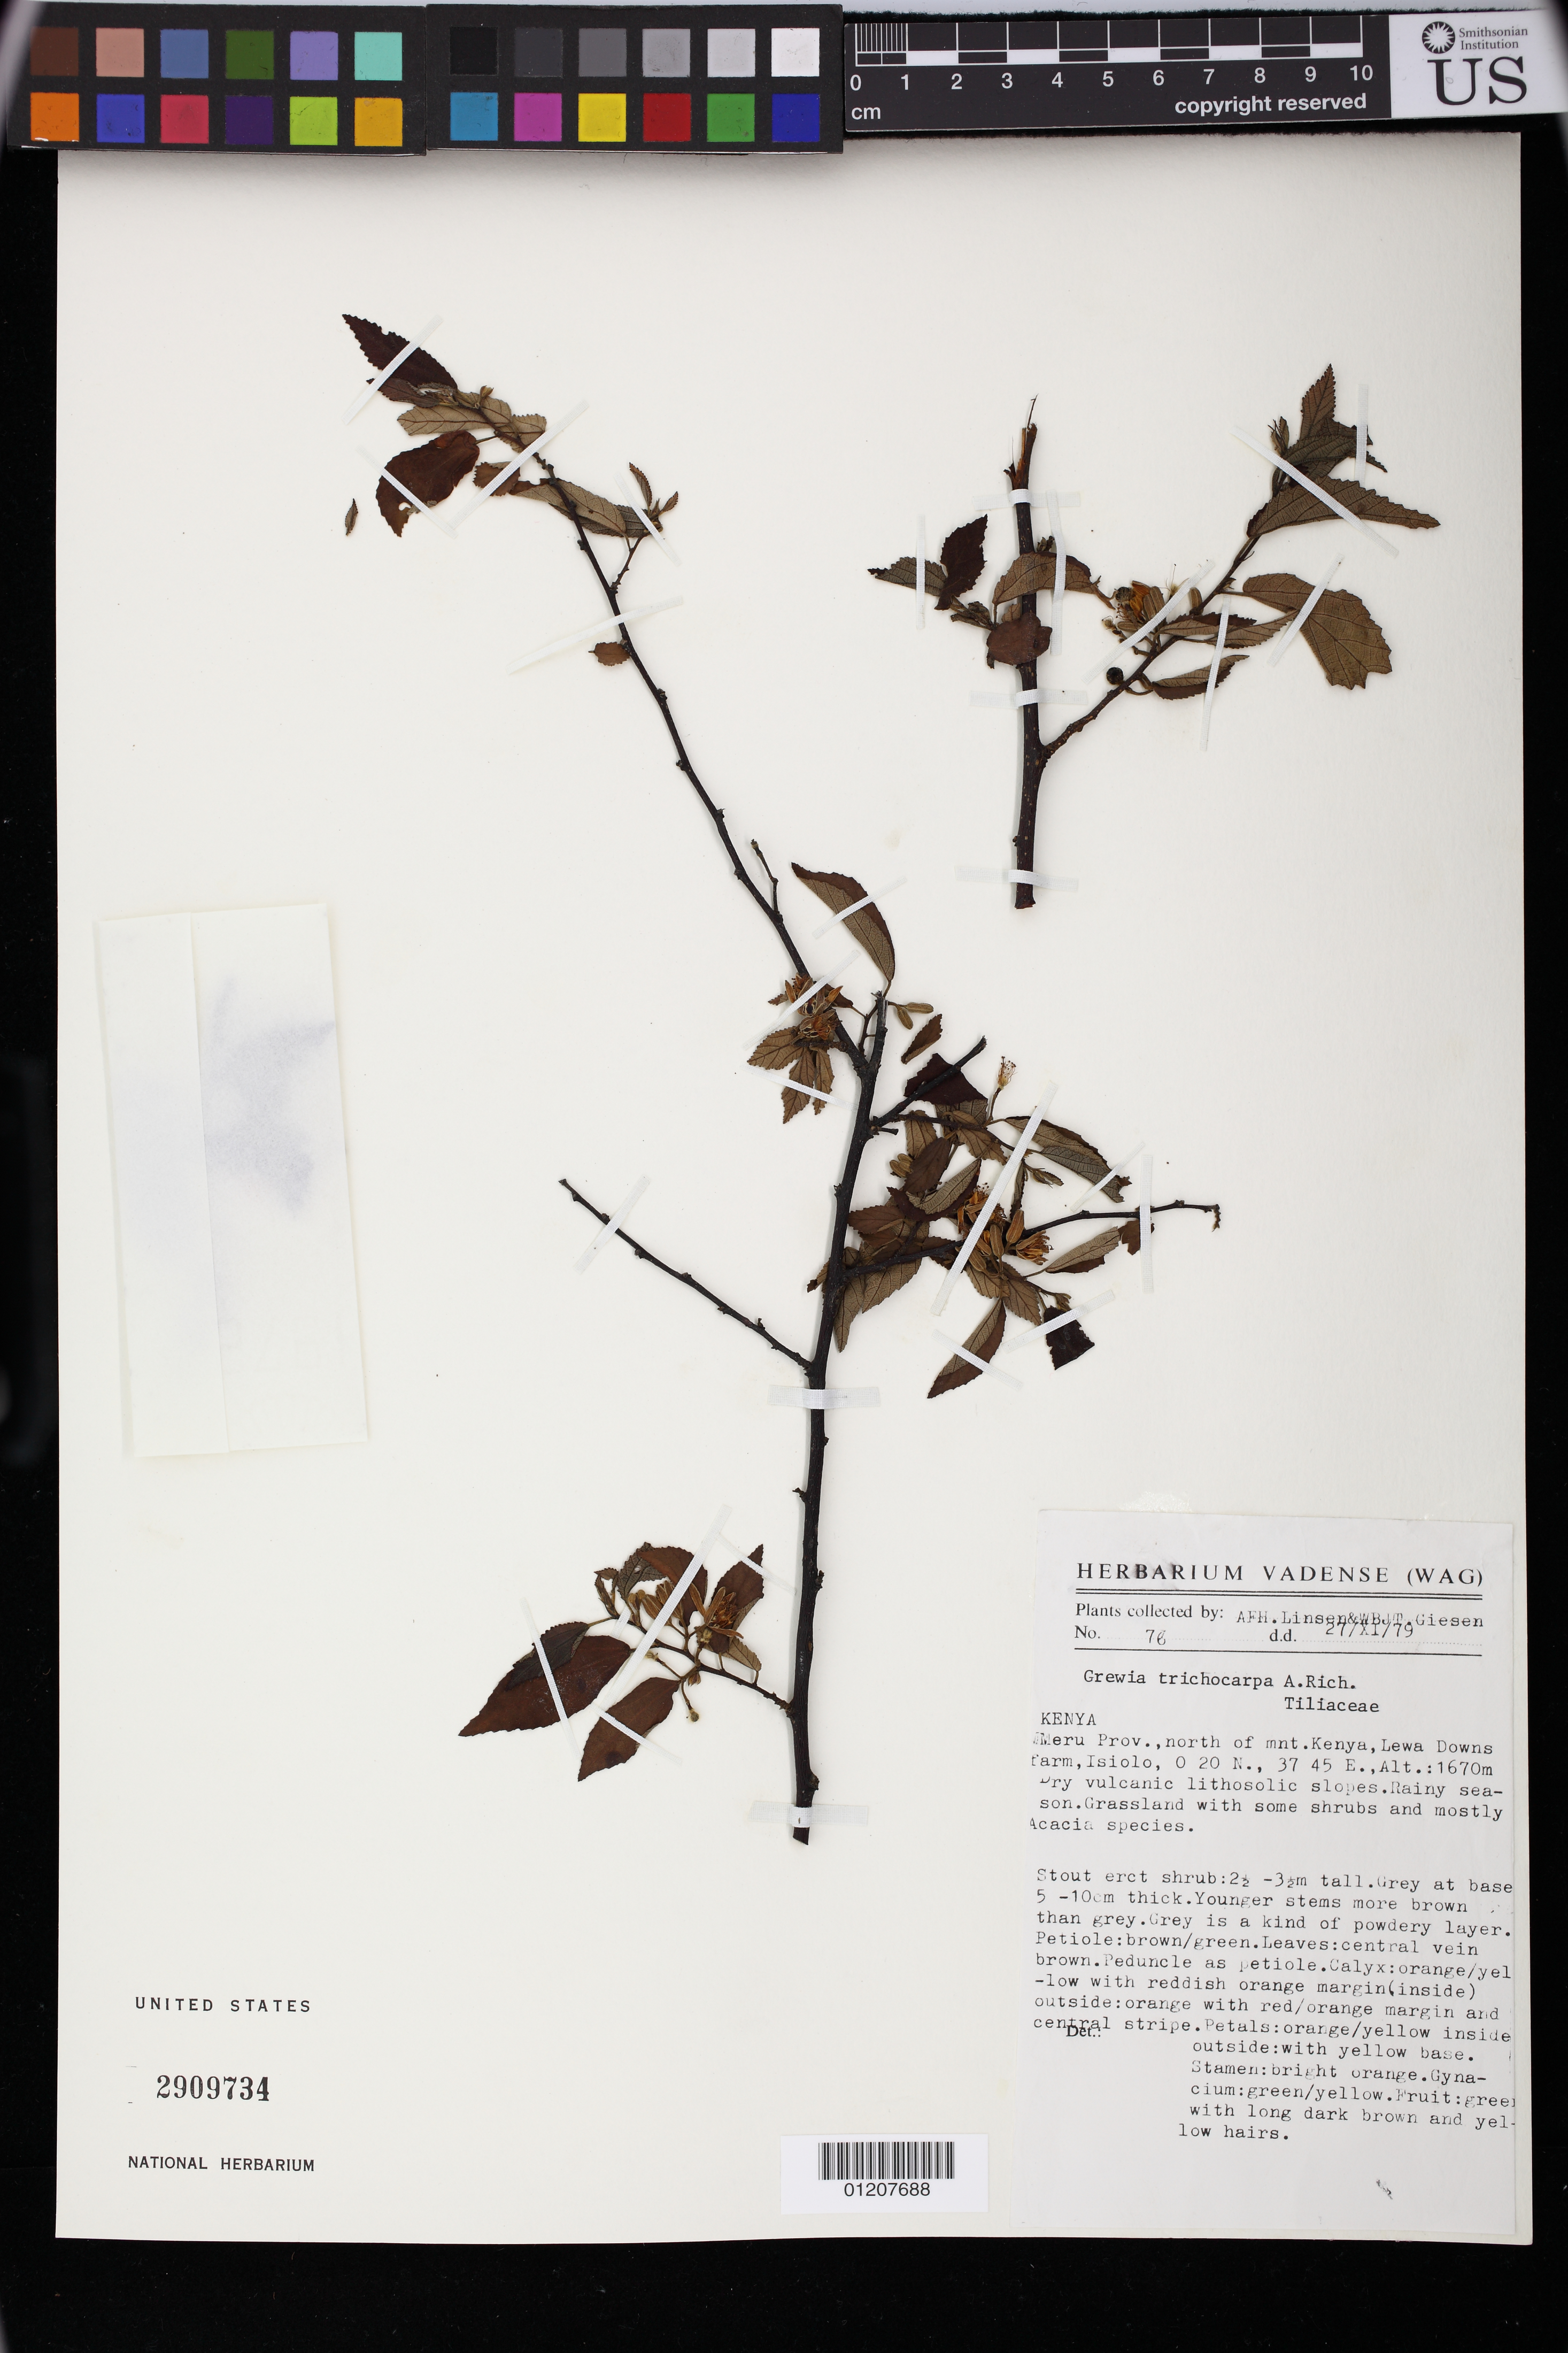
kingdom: Plantae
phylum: Tracheophyta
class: Magnoliopsida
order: Malvales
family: Malvaceae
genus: Grewia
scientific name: Grewia trichocarpa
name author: Hochst. ex A. Rich.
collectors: A. Linsen & W. Giesen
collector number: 76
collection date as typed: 27 Nov 1979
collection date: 1979-11-27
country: Kenya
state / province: Meru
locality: Meru Prov., north of mnt. Kenya, Lewa Downs farm, Isiolo. Dry volcanic lithosolic slopes. Grassland with some shrubs and mostly Acacia species.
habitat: Grassland with some shrubs and mostly Acacia species.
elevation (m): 1670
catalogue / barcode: US 2909734